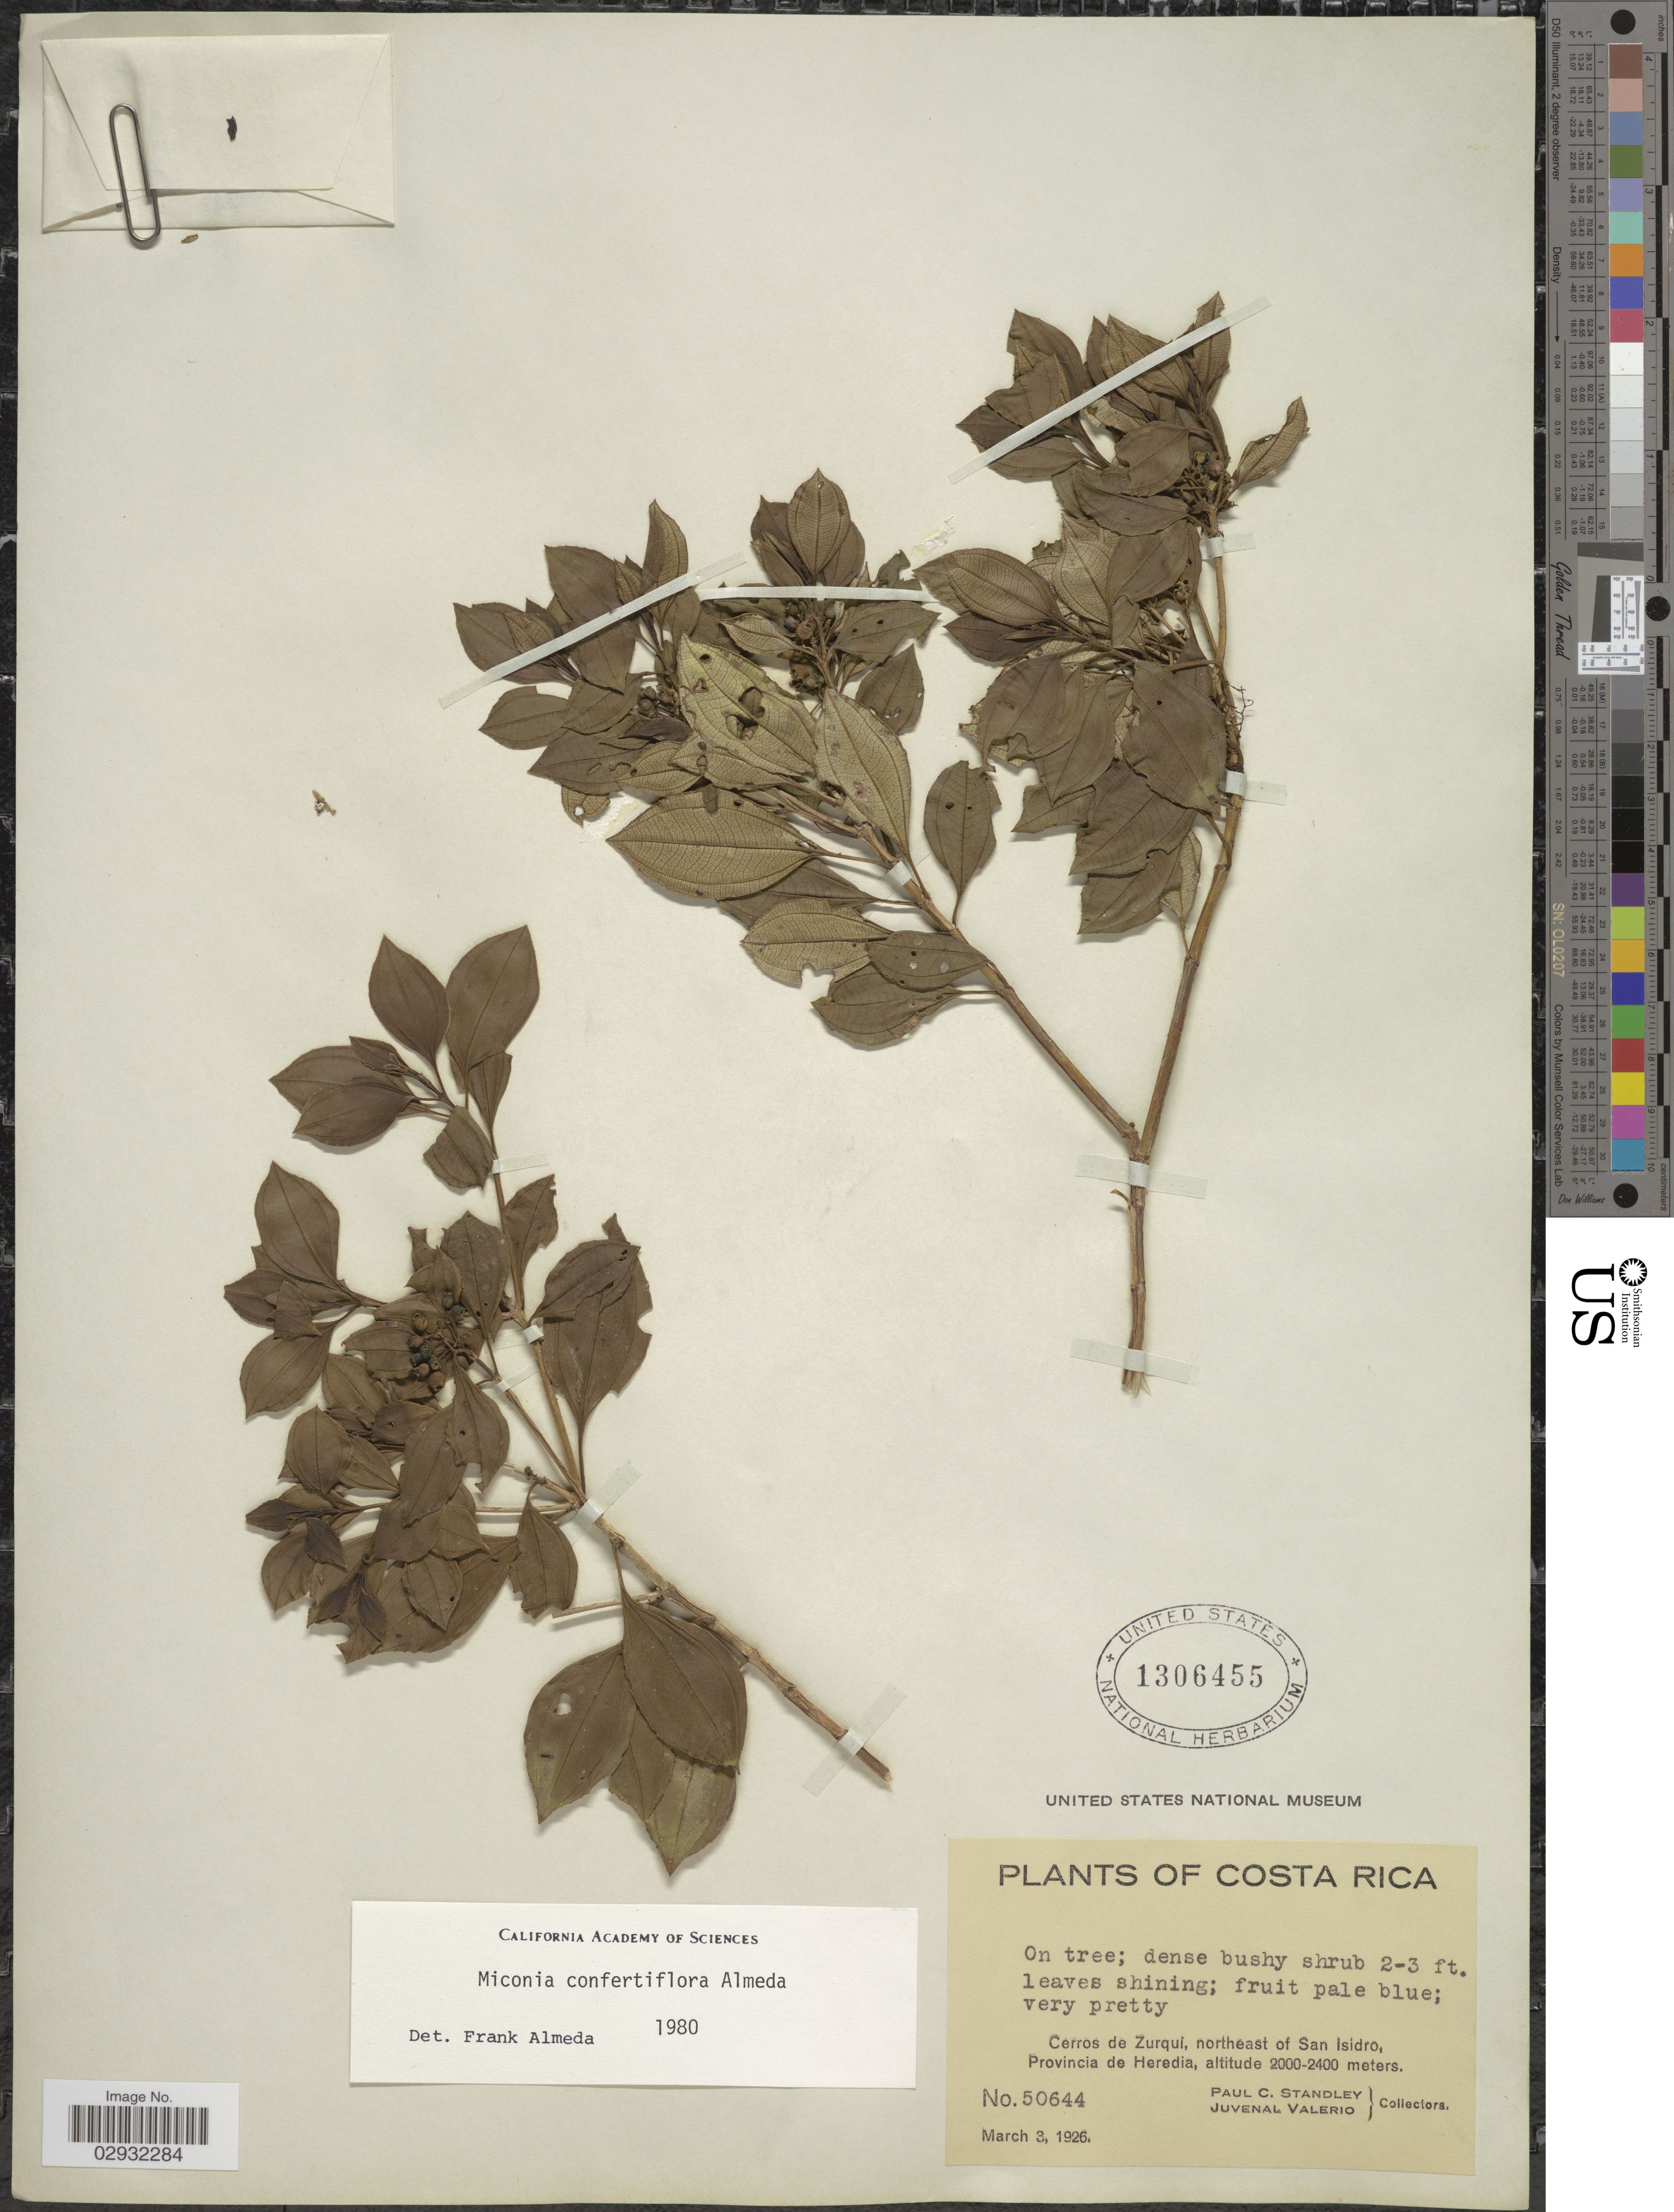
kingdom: Plantae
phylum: Tracheophyta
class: Magnoliopsida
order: Myrtales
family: Melastomataceae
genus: Miconia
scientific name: Miconia confertiflora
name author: Almeda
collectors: P. C. Standley & J. Valerio R.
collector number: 50644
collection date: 1926-03-03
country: Costa Rica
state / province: Heredia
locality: Cerros de Zurqui, northeast of San Isidro.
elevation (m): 2000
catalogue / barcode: US 1306455